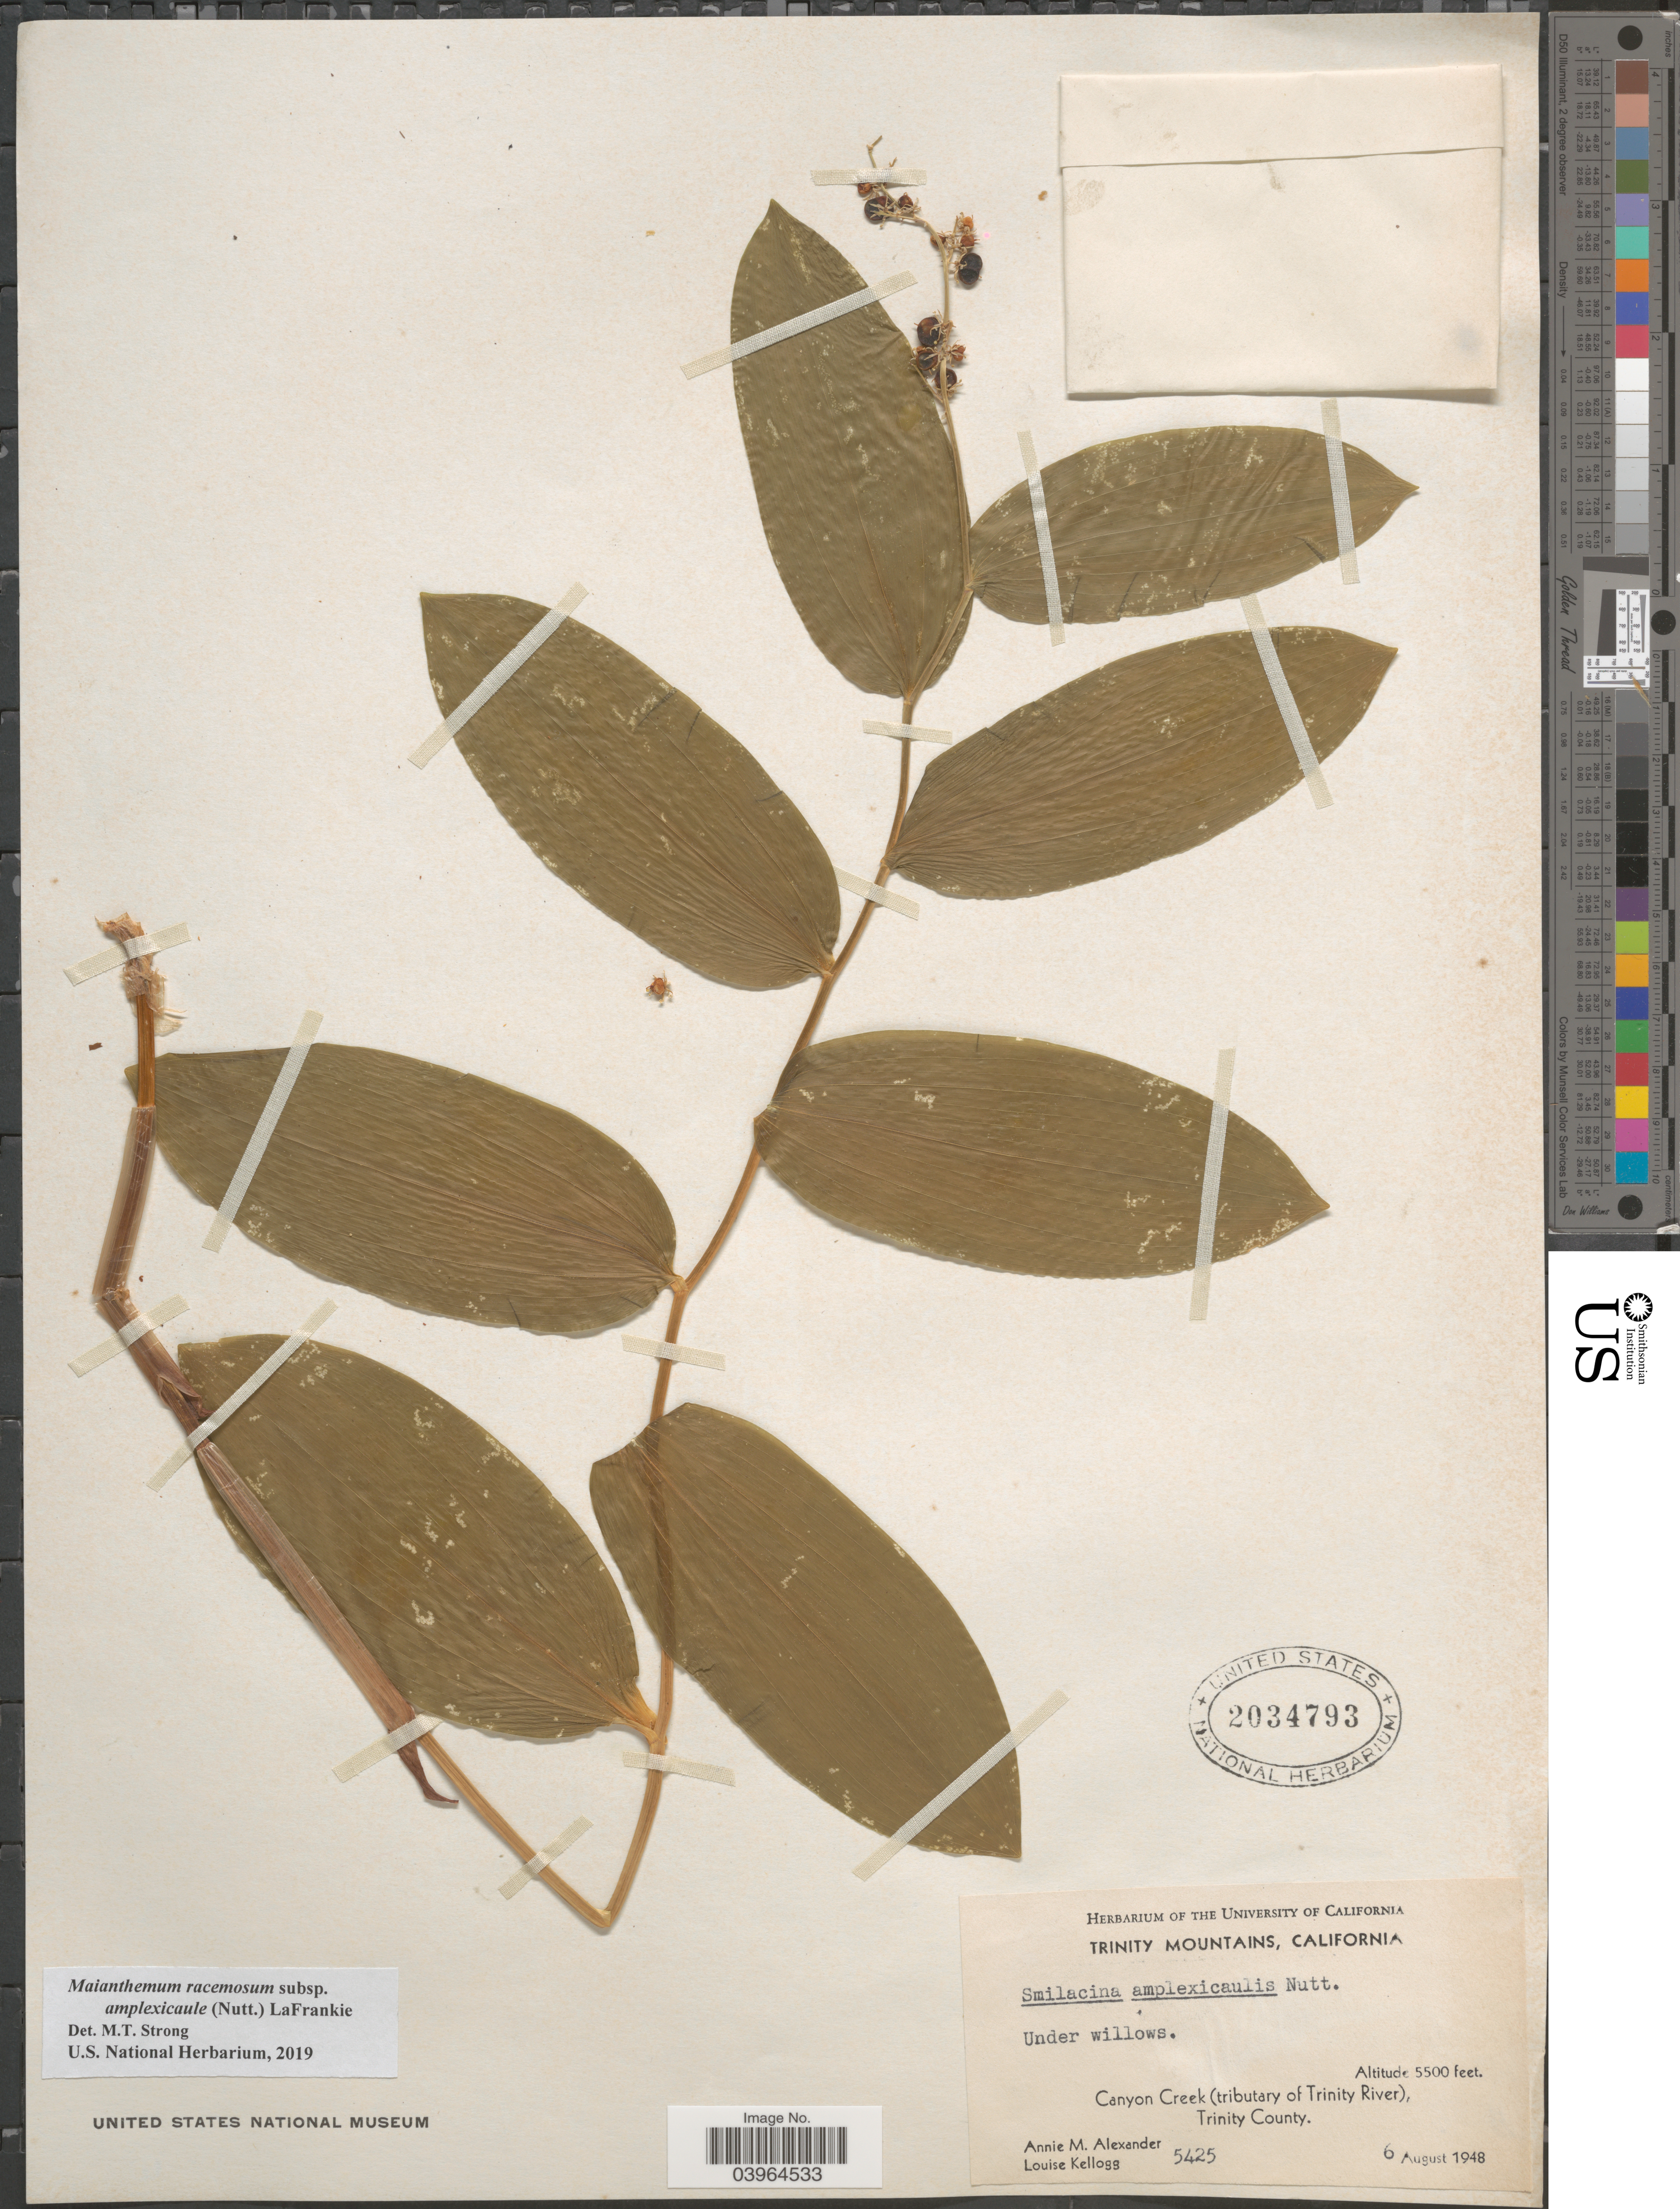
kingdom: Plantae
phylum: Tracheophyta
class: Liliopsida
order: Asparagales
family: Asparagaceae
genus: Maianthemum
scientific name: Maianthemum racemosum subsp. amplexicaule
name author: (Nutt.) LaFrankie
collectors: A. M. Alexander & L. Kellogg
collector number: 5425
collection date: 1948-08-06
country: United States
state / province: California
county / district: Trinity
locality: Trinity Mountains. Canyon Creek (tributary of Trinity River), Trinity County.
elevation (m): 1676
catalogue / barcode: US 2034793